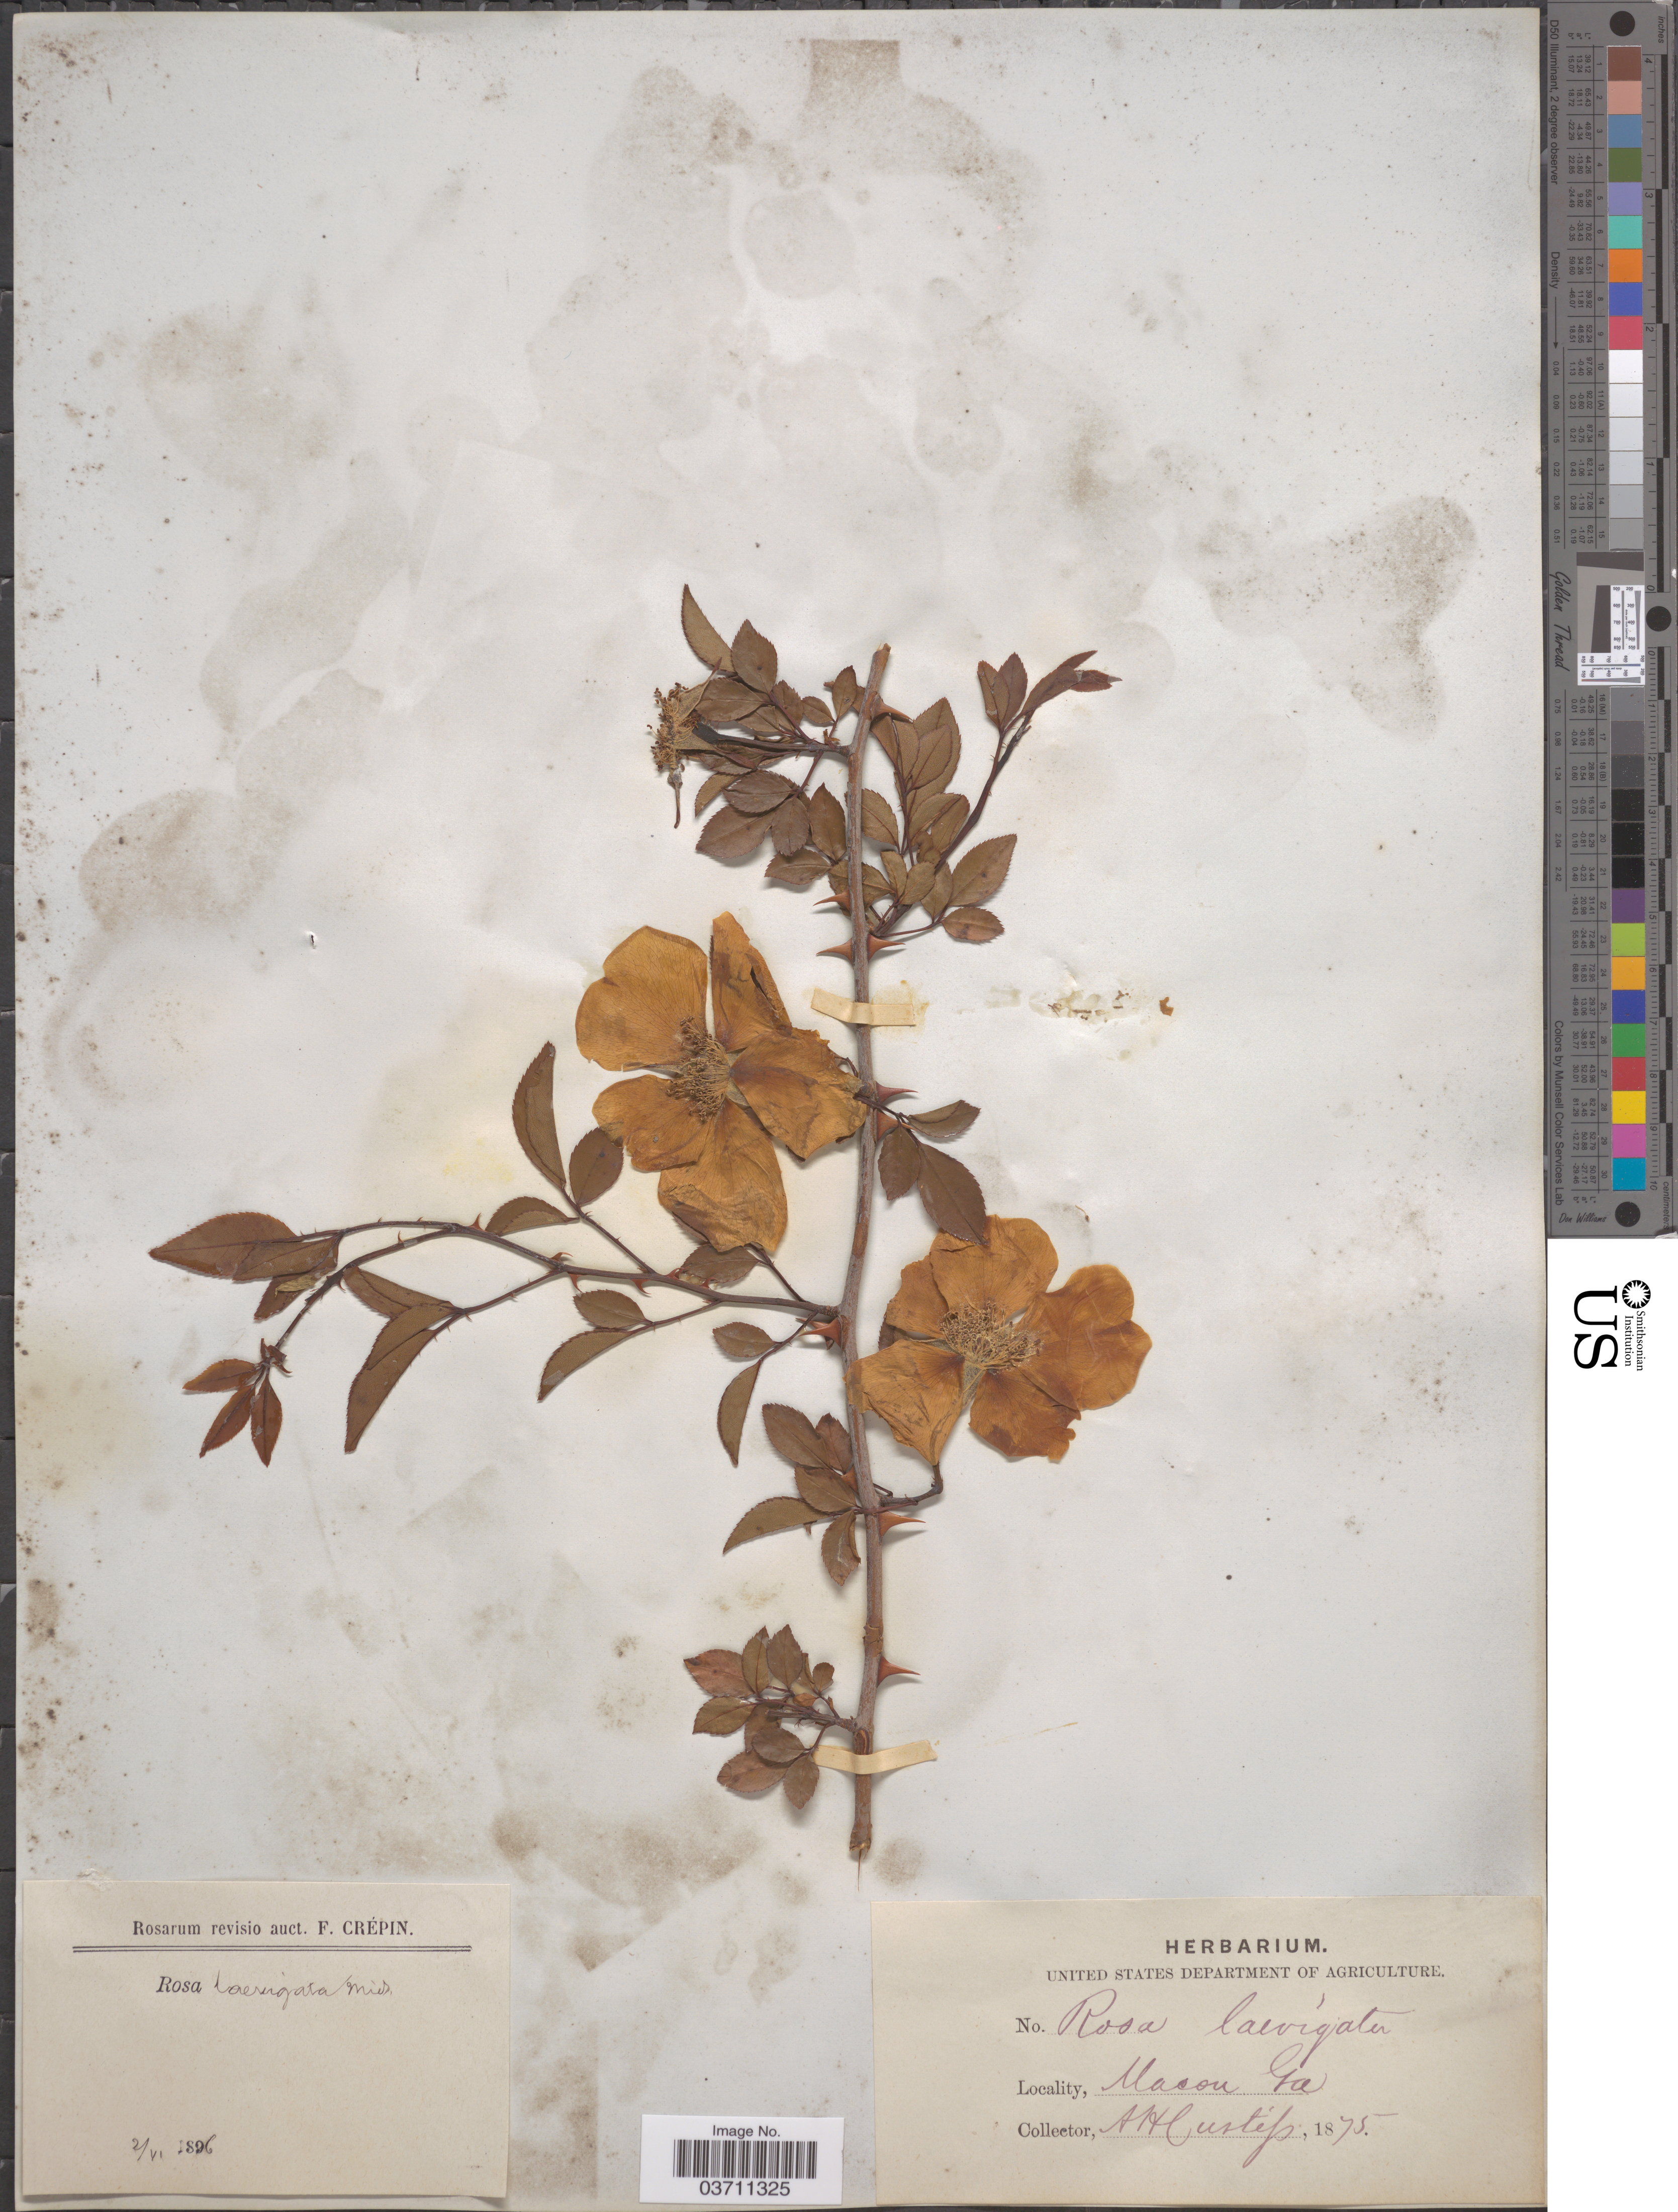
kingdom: Plantae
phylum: Tracheophyta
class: Magnoliopsida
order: Rosales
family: Rosaceae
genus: Rosa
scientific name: Rosa laevigata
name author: Michx.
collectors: A. H. Curtiss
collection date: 1875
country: United States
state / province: Georgia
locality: Macon.